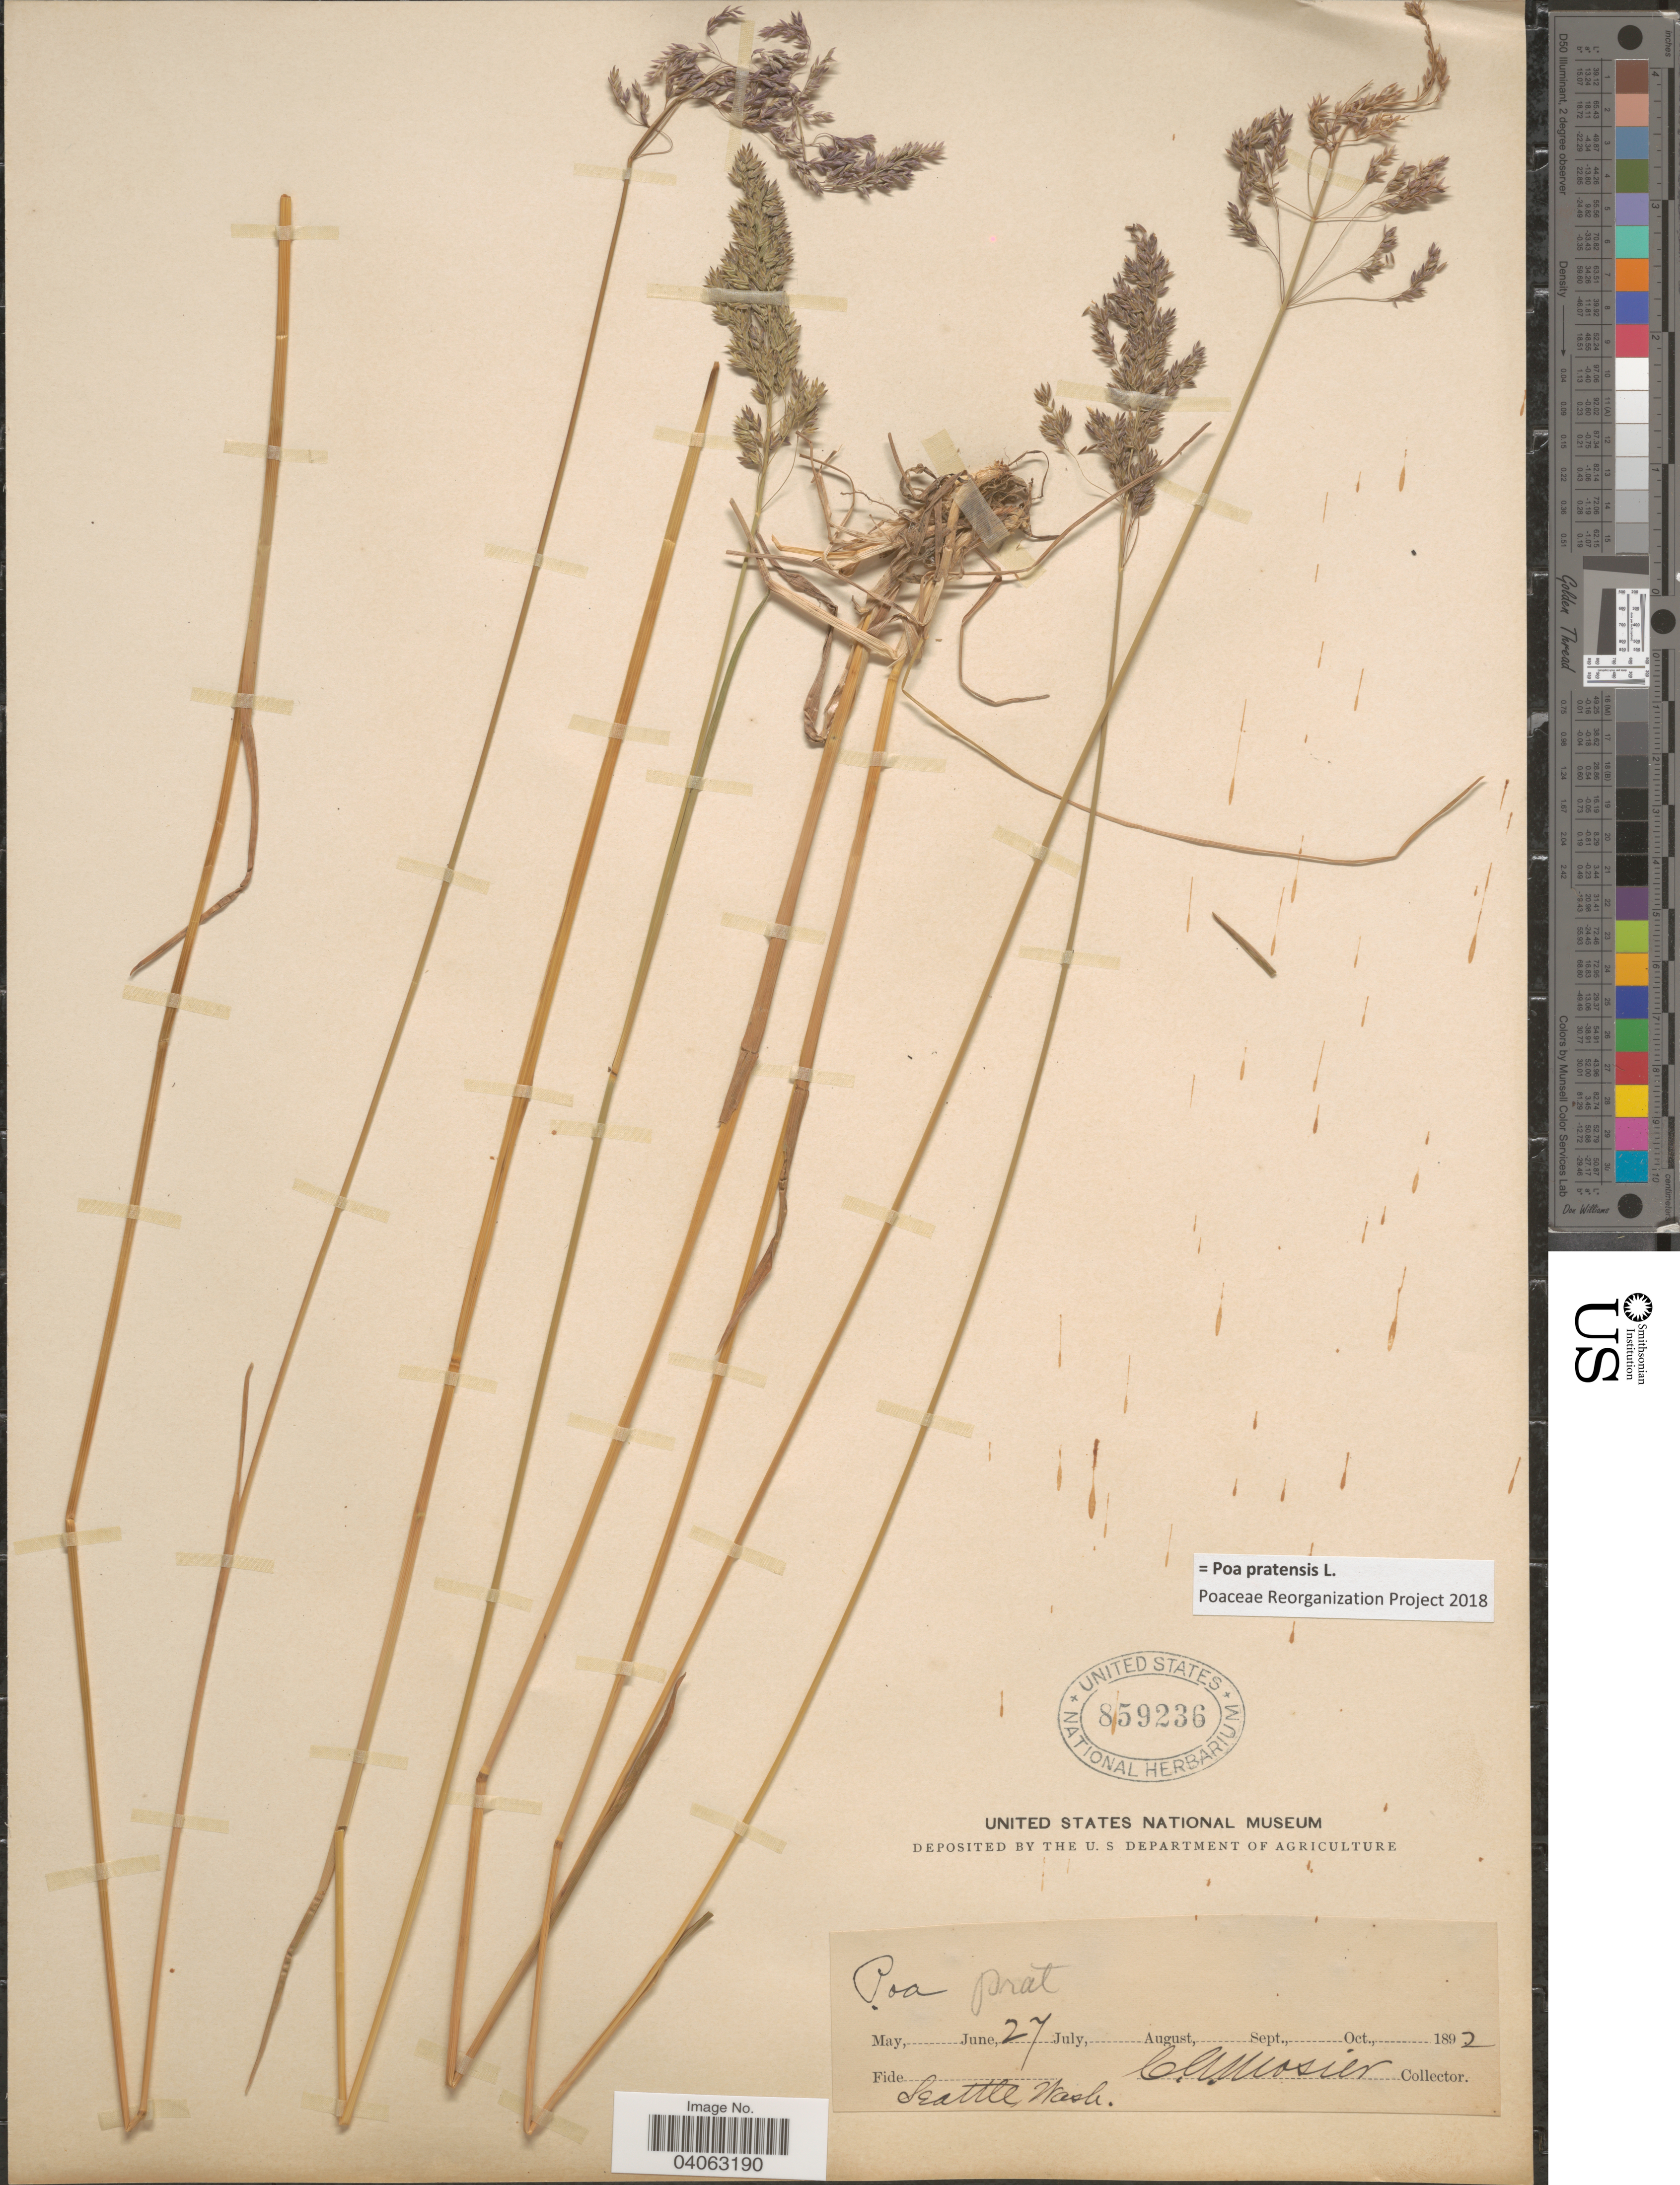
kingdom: Plantae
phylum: Tracheophyta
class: Liliopsida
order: Poales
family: Poaceae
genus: Poa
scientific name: Poa pratensis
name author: L.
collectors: C. A. Mosier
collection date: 1892-07-27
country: United States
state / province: Washington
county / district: King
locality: Seattle.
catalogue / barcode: US 859236